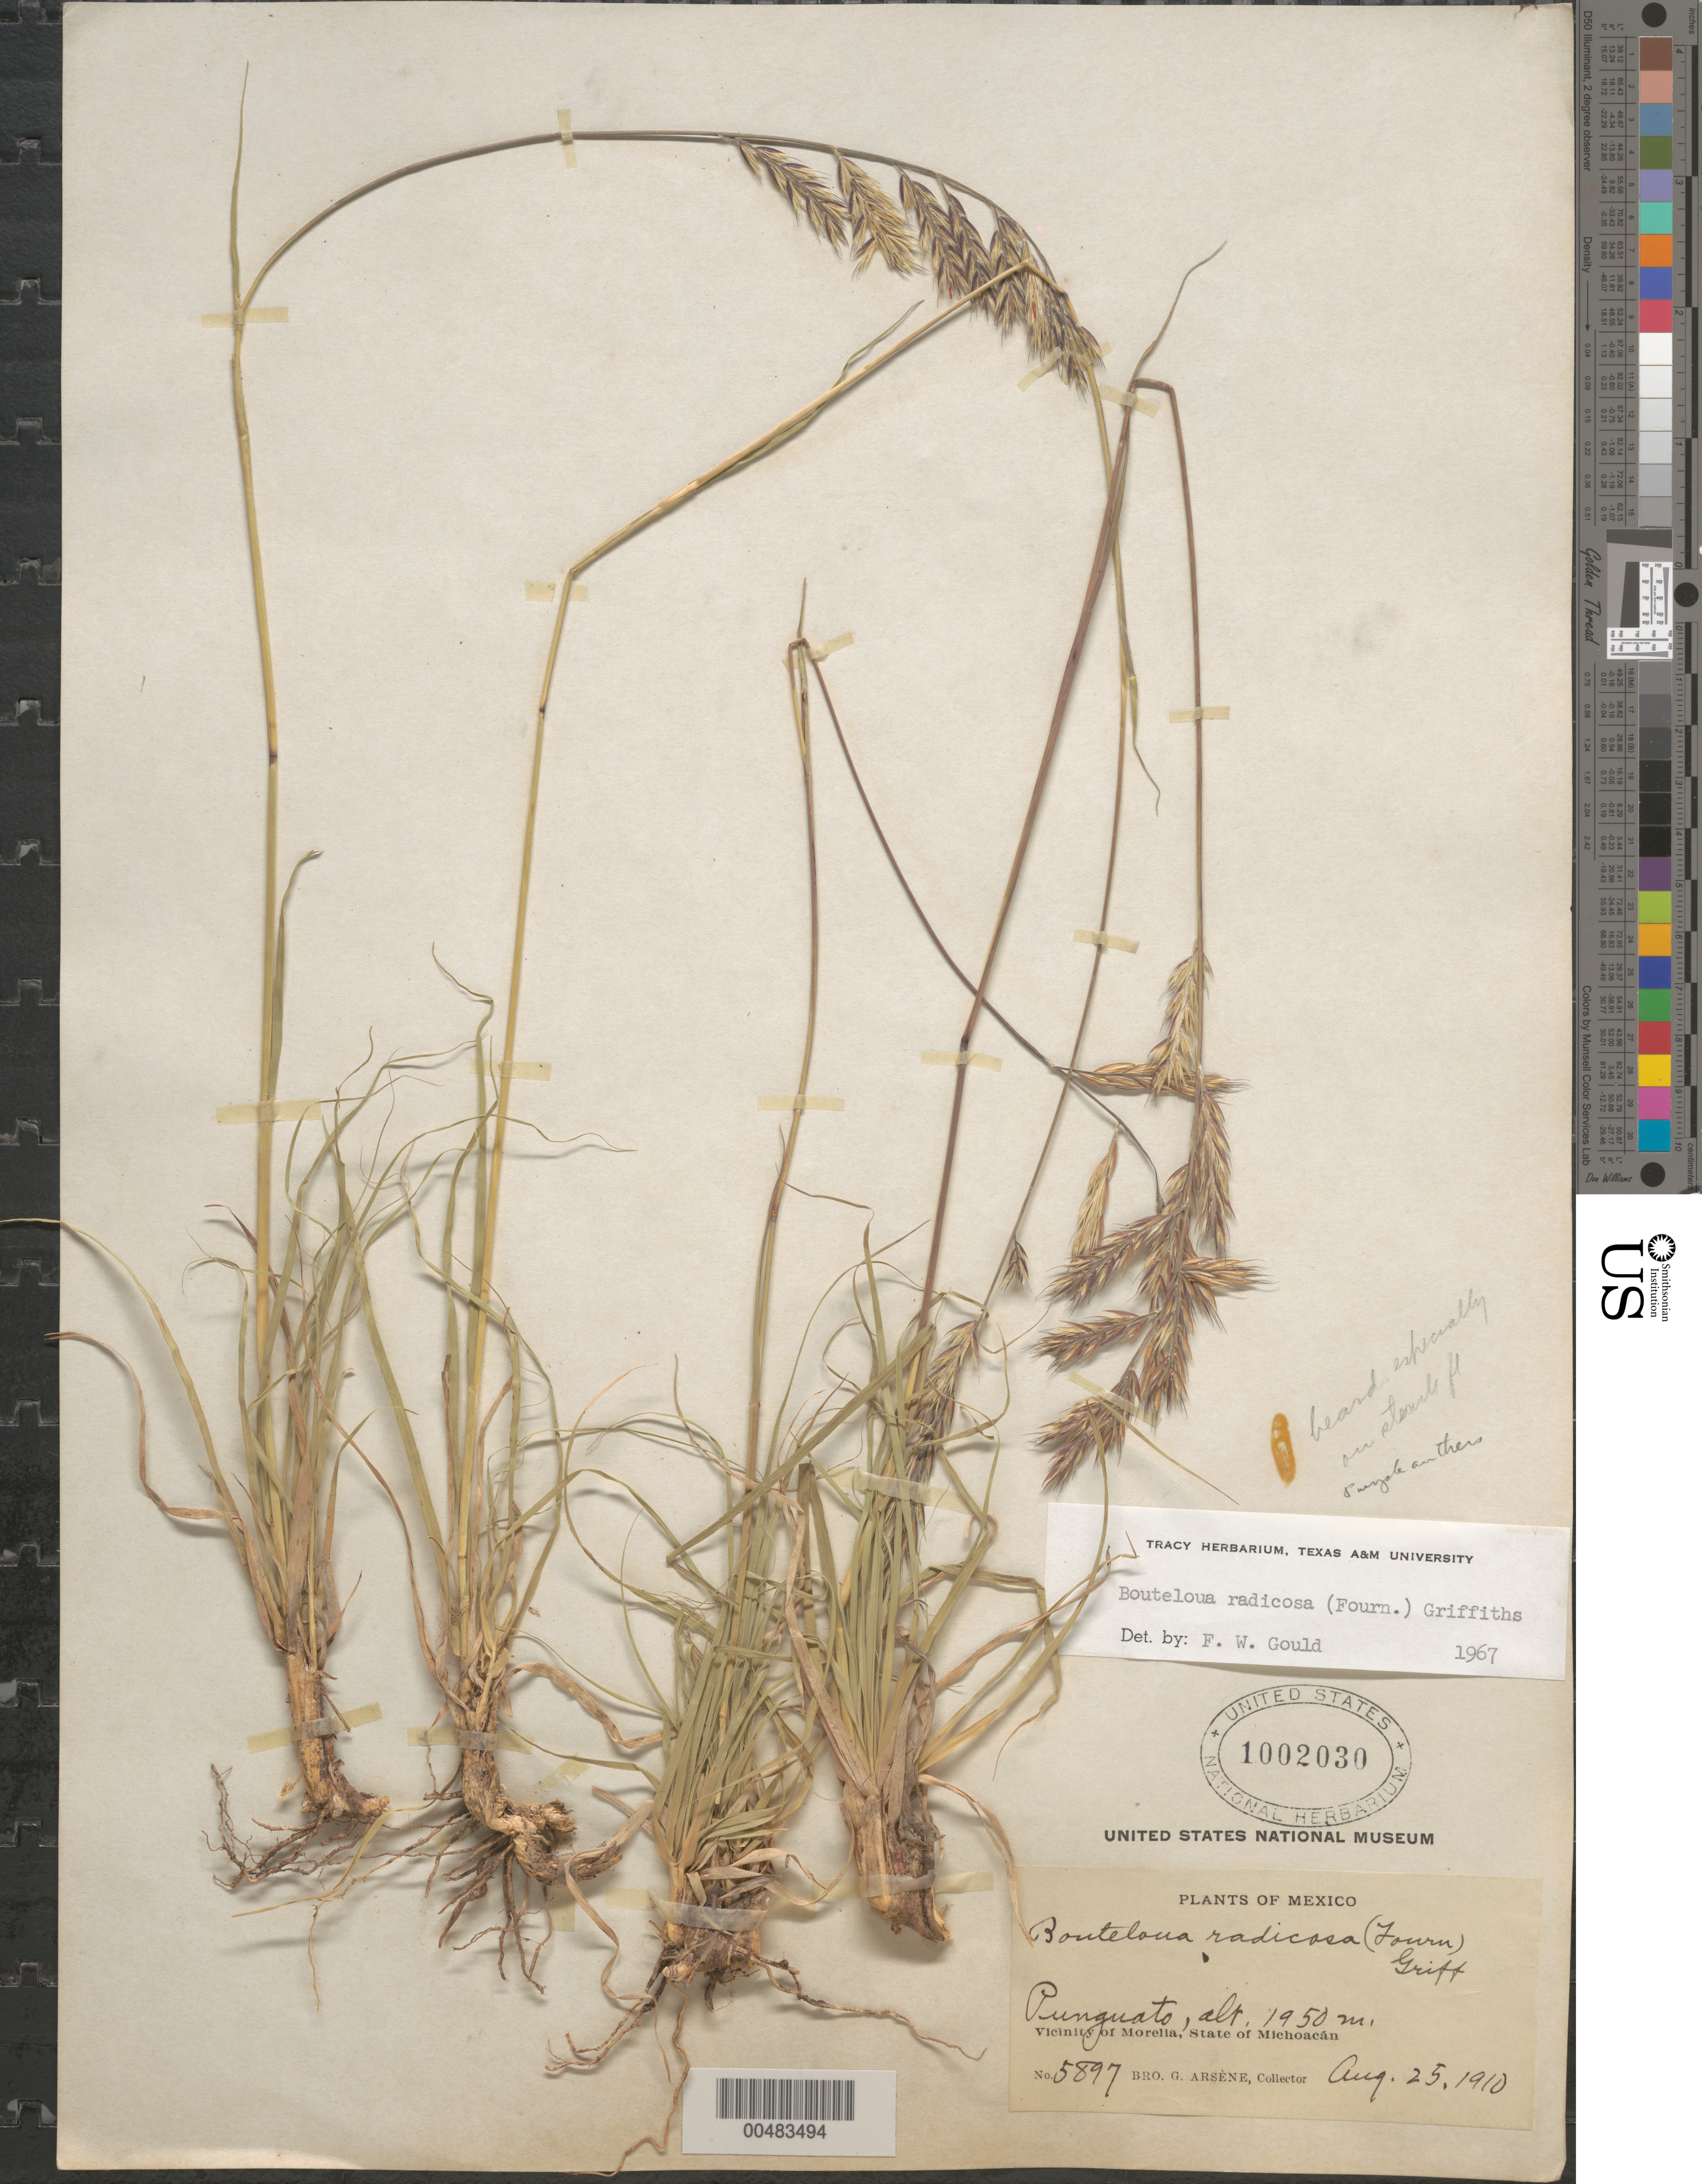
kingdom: Plantae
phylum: Tracheophyta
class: Liliopsida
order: Poales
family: Poaceae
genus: Bouteloua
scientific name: Bouteloua radicosa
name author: (E. Fourn.) Griffiths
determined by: Gould, F. W.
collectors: Bro. G. Arsène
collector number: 5897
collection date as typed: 25 Aug 1910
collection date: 1910-08-25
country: Mexico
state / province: Michoacán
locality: Vicinity of Morelia, Punguato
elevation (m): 1950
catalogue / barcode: US 1002030